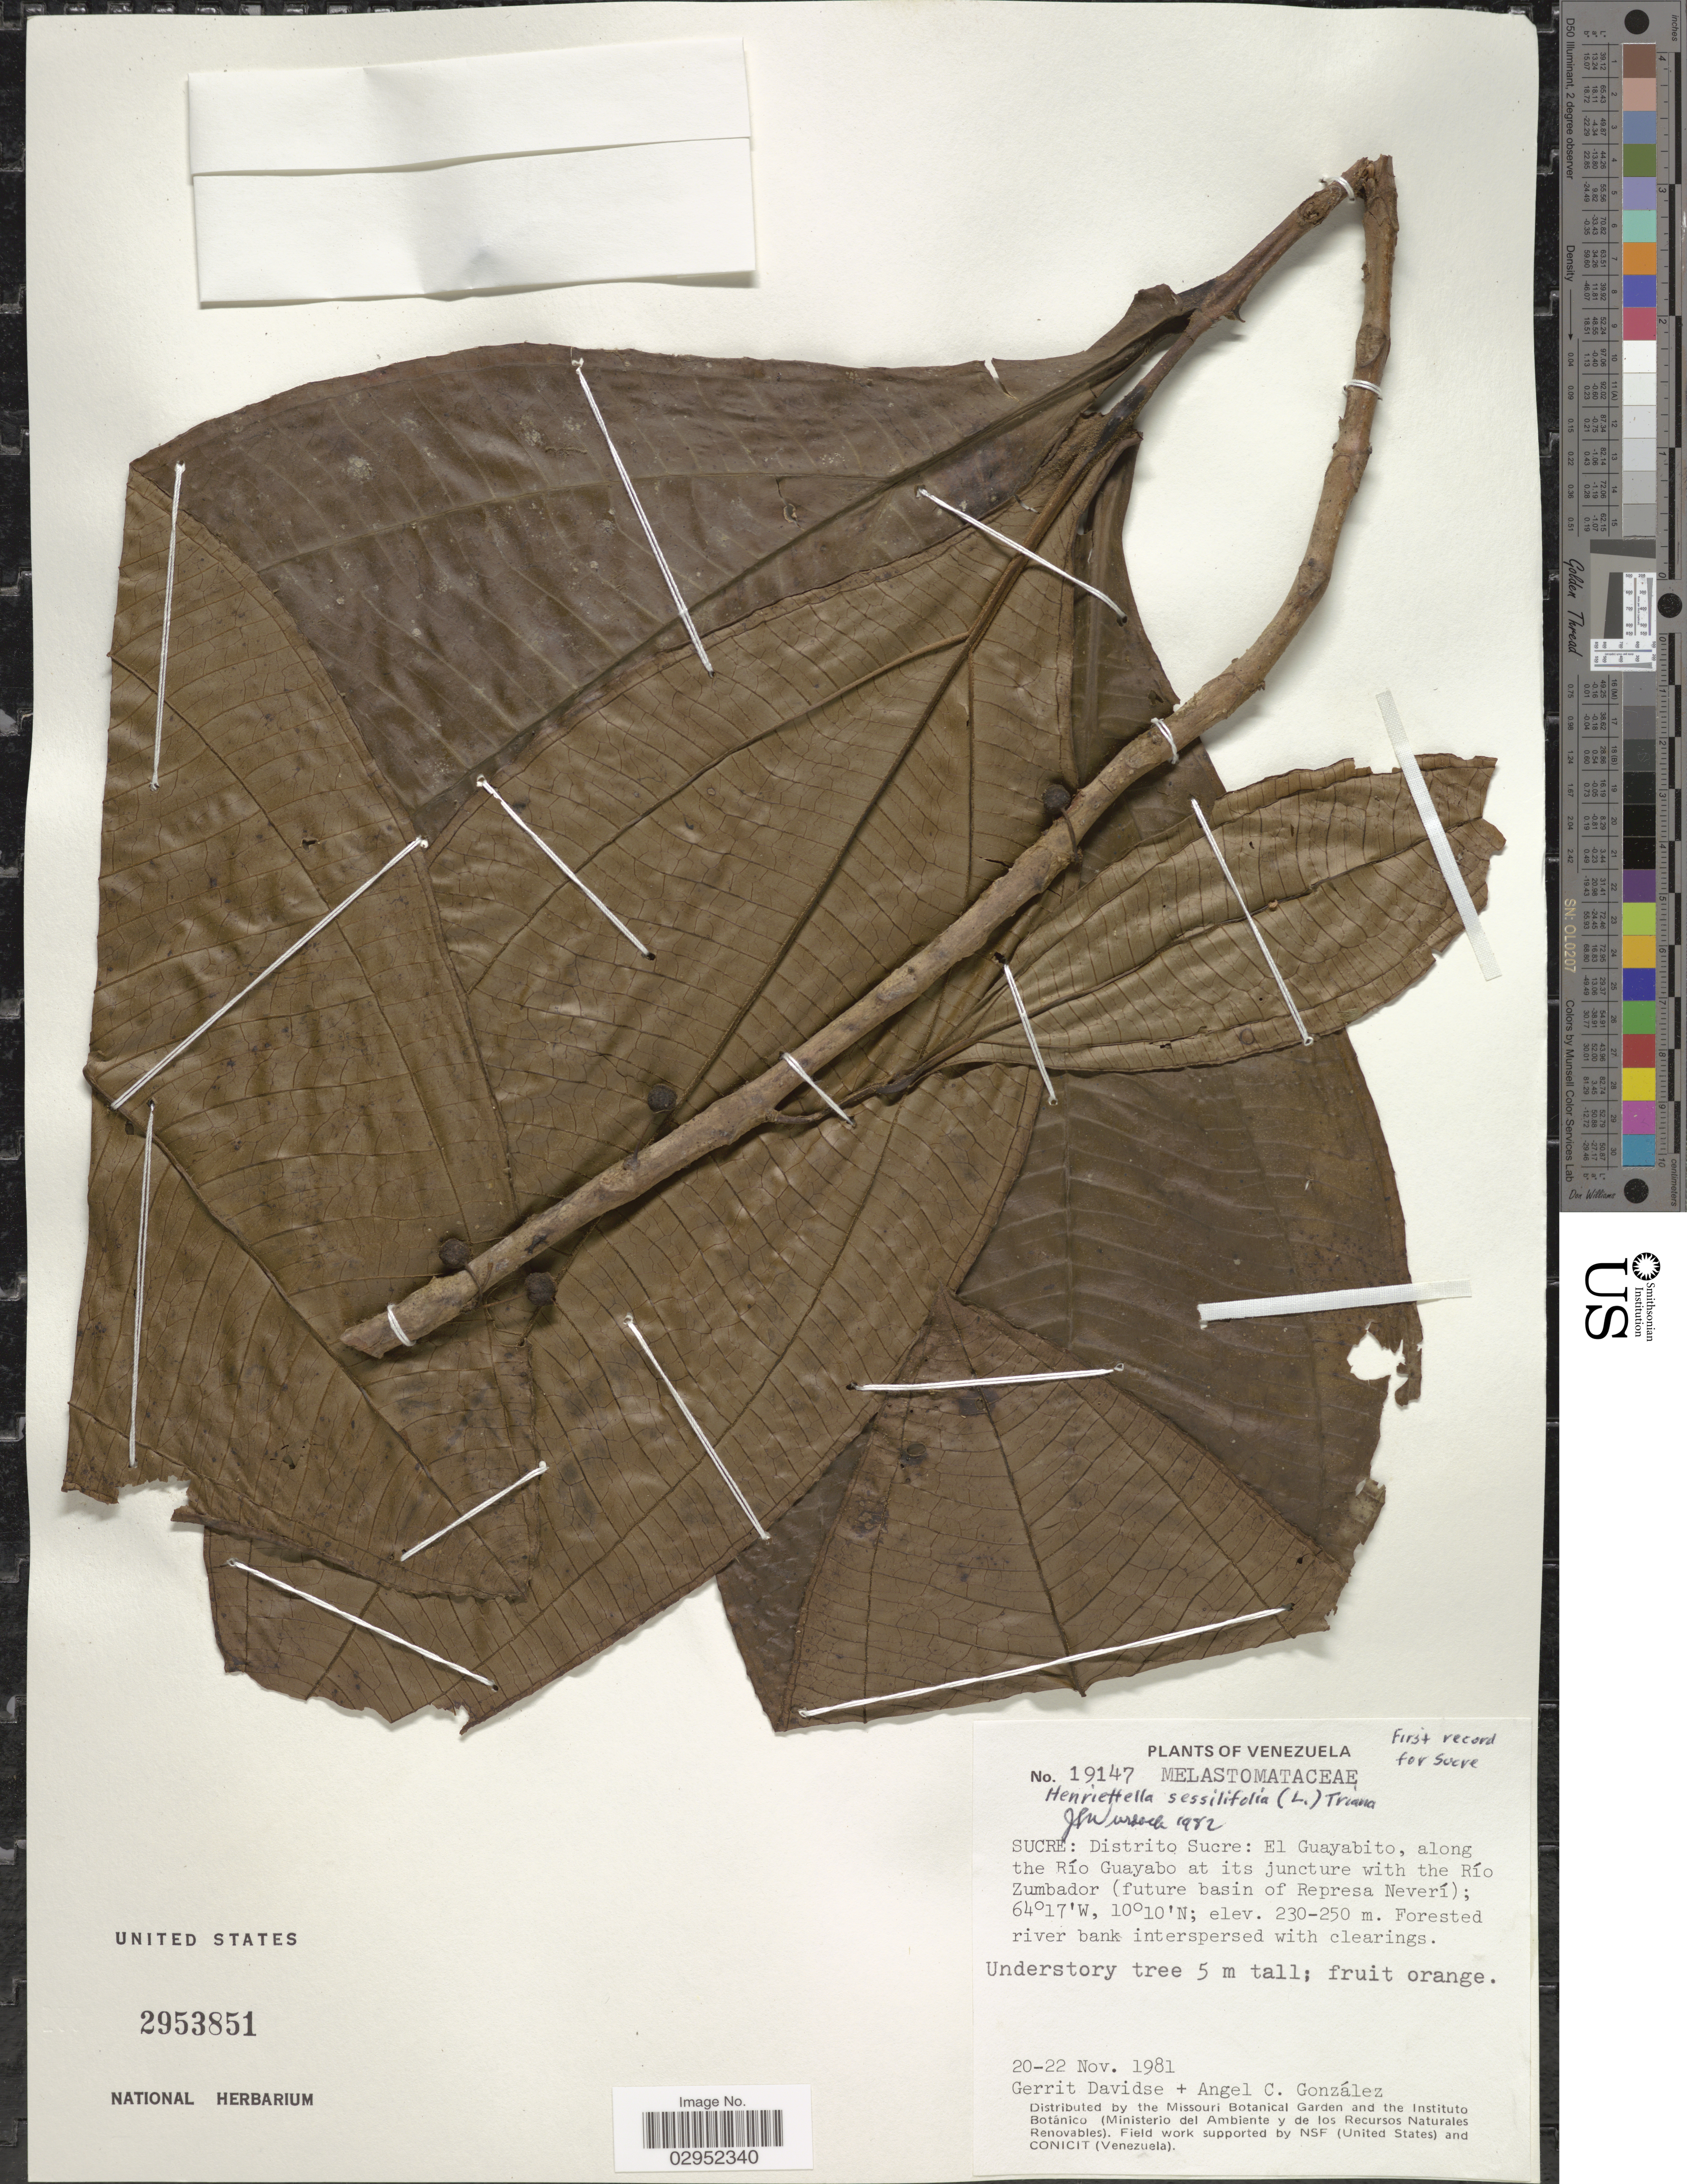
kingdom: Plantae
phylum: Tracheophyta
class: Magnoliopsida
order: Myrtales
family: Melastomataceae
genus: Henriettea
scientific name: Henriettea sessilifolia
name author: (L.) Alain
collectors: G. Davidse & A. C. González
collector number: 19147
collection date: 1981-11-20/1981-11-22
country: Venezuela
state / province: Sucre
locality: Distrito Sucre: El Guayabito, along the Río Guayabo at its juncture with the Río Zumbador (future basin of Represa Neverí).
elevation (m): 230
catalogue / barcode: US 2953851